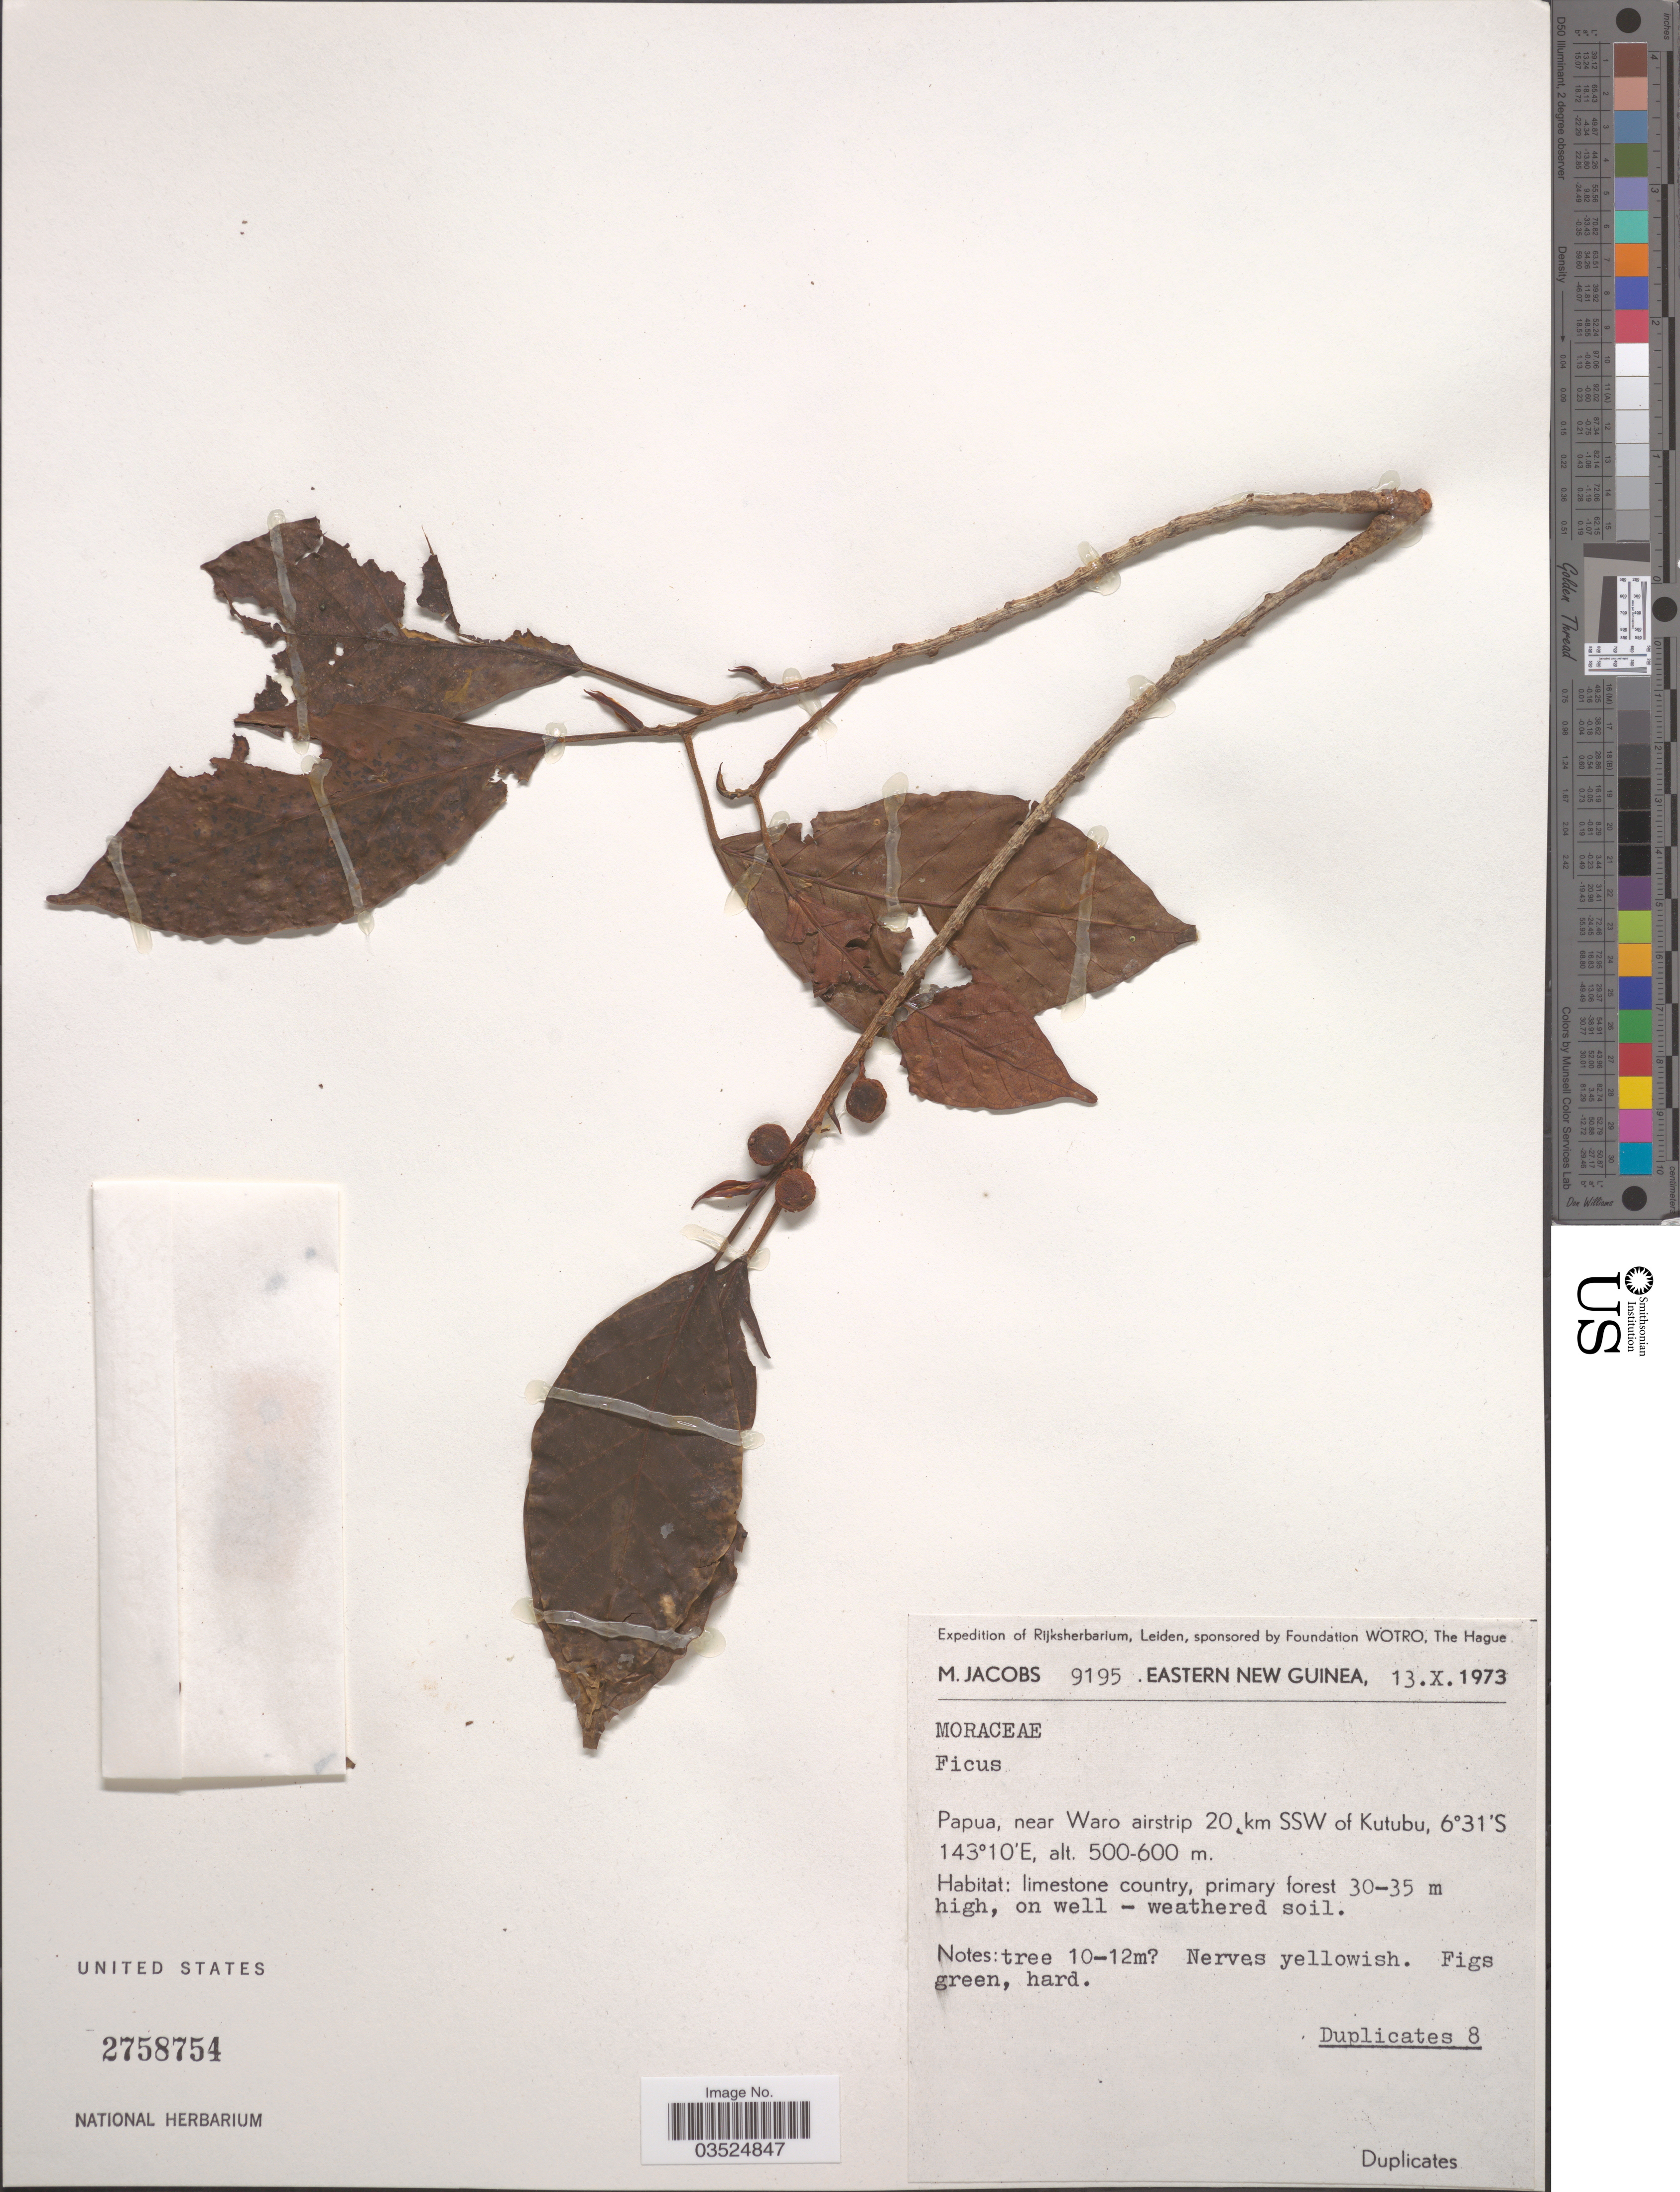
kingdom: Plantae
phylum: Tracheophyta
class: Magnoliopsida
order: Rosales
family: Moraceae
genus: Ficus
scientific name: Ficus sp.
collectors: M. Jacobs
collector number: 9195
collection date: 1973-10-13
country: Papua New Guinea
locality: Eastern New Guinea. Papua, near Waro airstrip 20 km SSW of Kutubu.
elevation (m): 500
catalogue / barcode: US 2758754